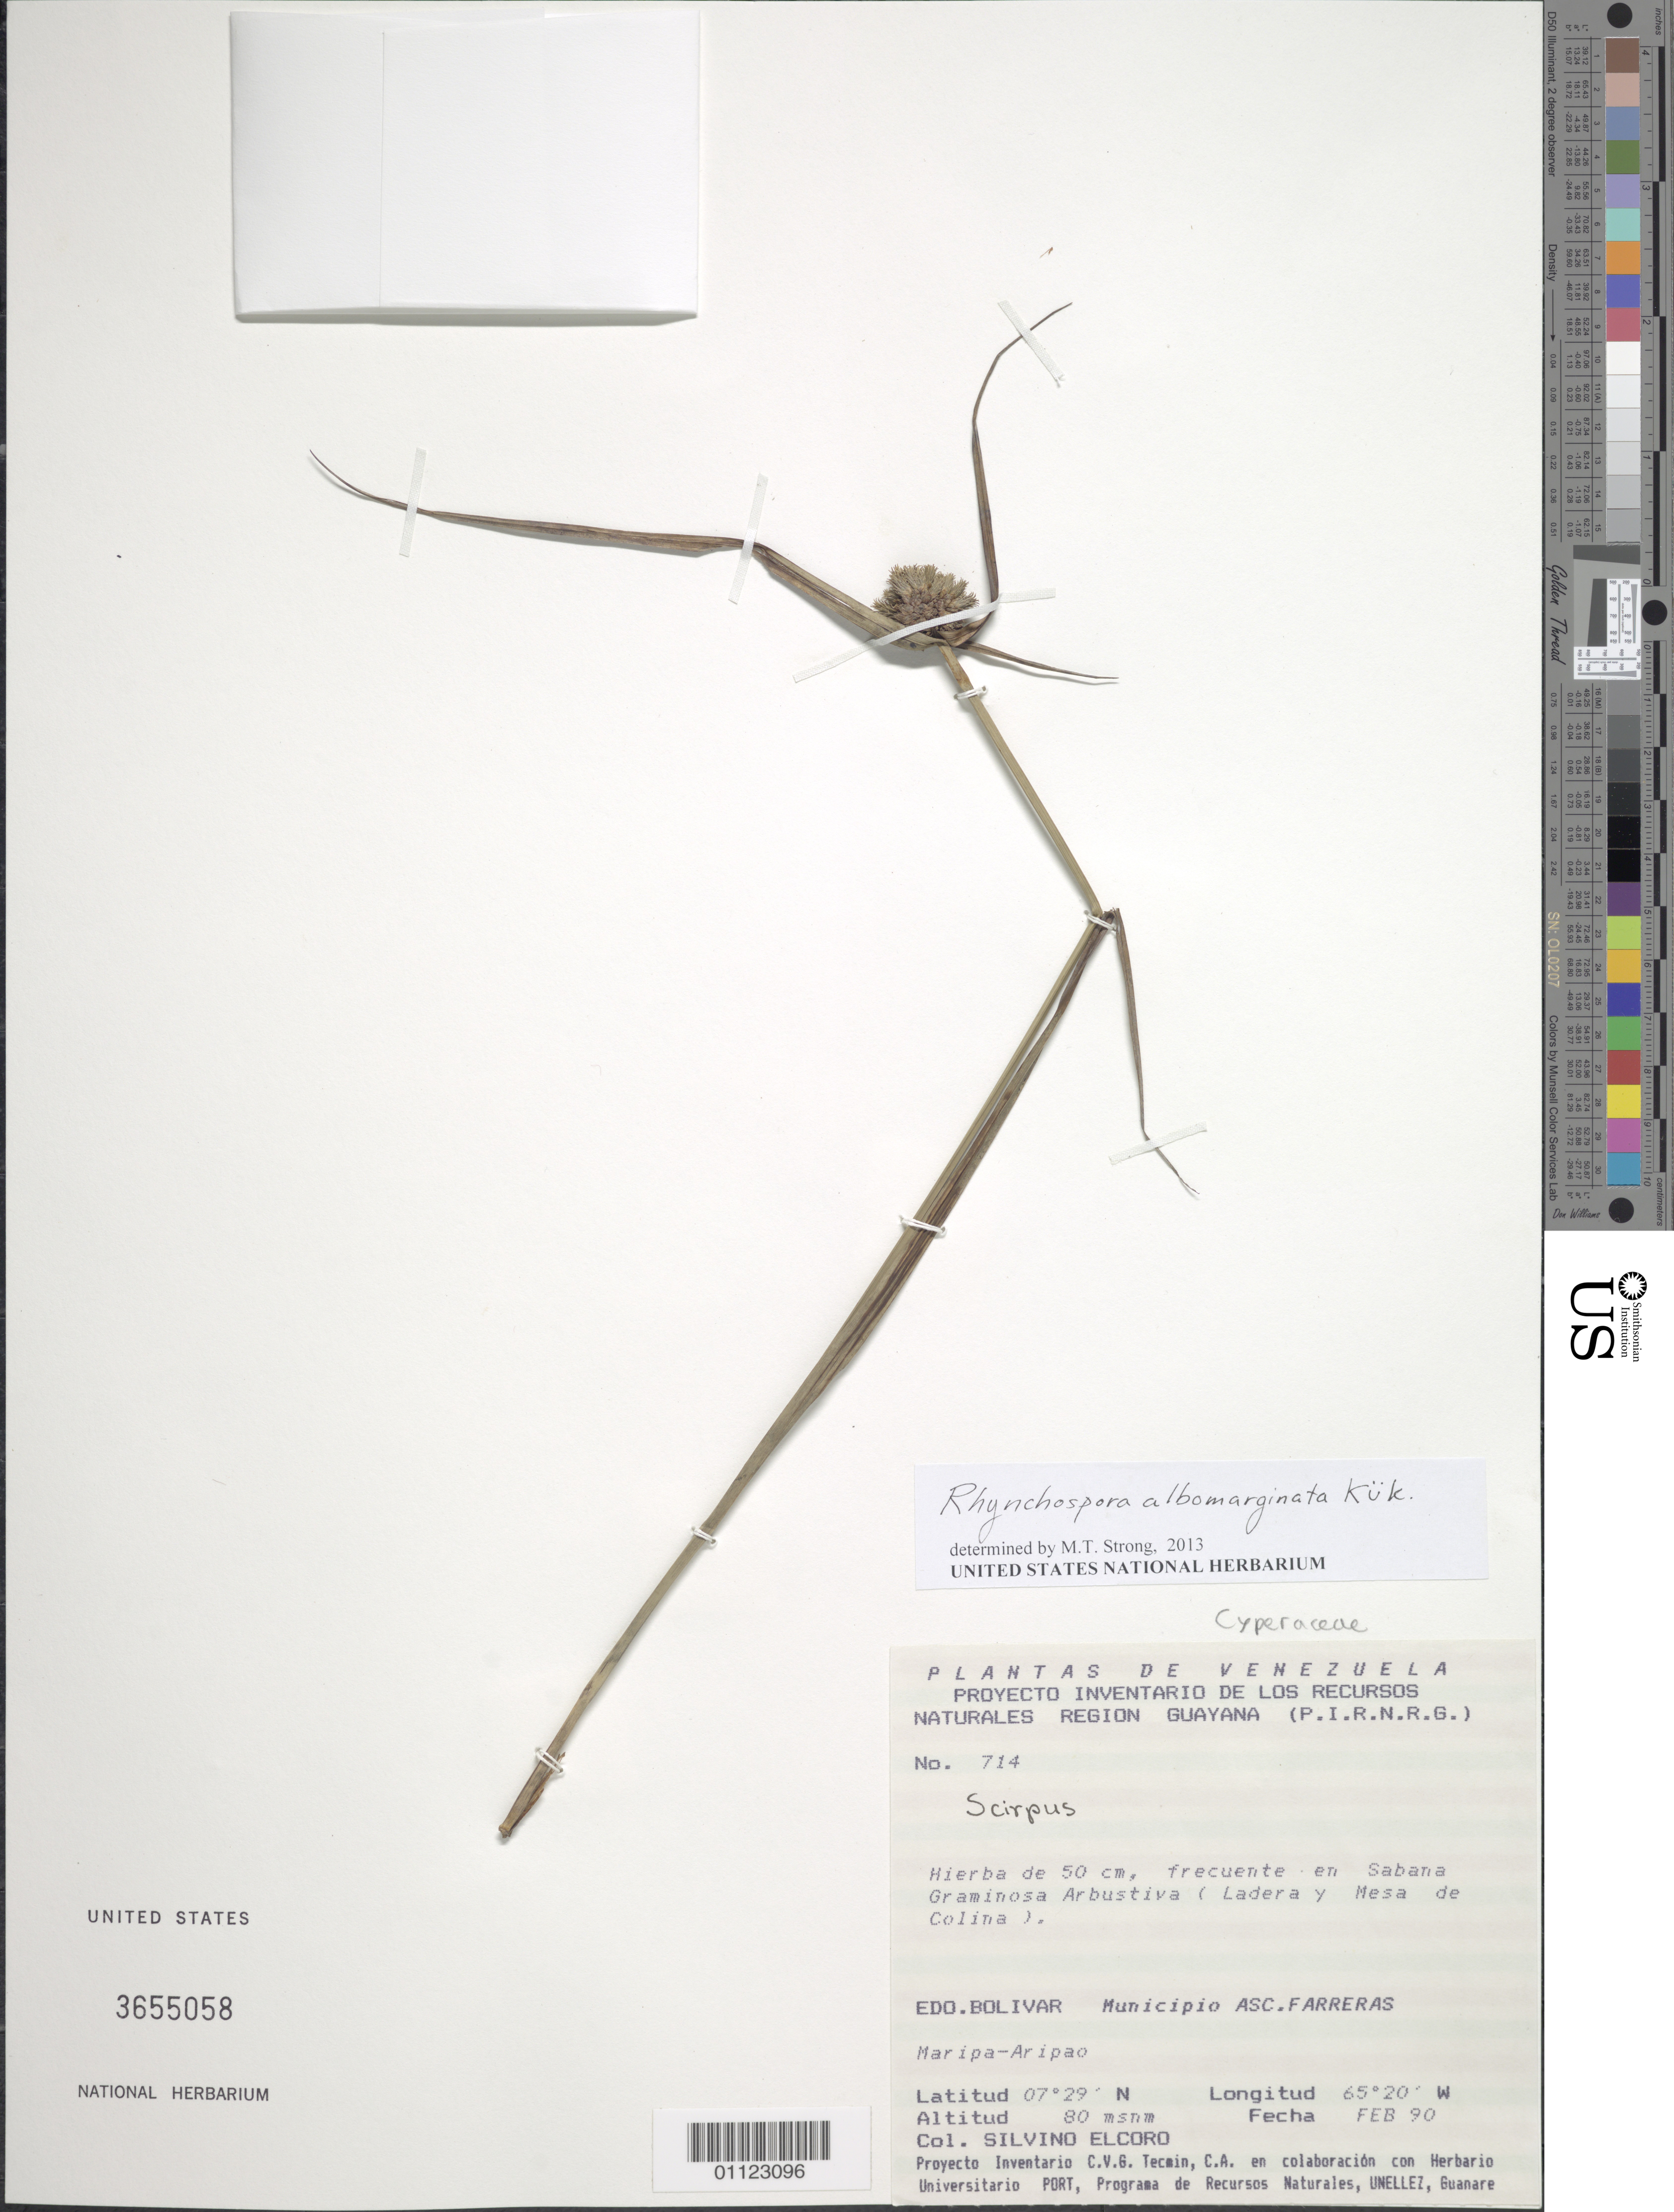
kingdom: Plantae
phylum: Tracheophyta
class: Liliopsida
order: Poales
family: Cyperaceae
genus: Rhynchospora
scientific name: Rhynchospora albomarginata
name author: Kük.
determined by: Strong, M. T., (US), Smithsonian Institution - National Museum of Natural History (UNITED STATES)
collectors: S. Elcoro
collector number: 714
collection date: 1990-02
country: Venezuela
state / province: Bolívar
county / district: Sucre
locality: Maripa-Aripao, Ascención Farreras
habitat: Sabana graminosa arbustiva (ladera y mesa de colina)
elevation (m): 80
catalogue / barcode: US 3655058